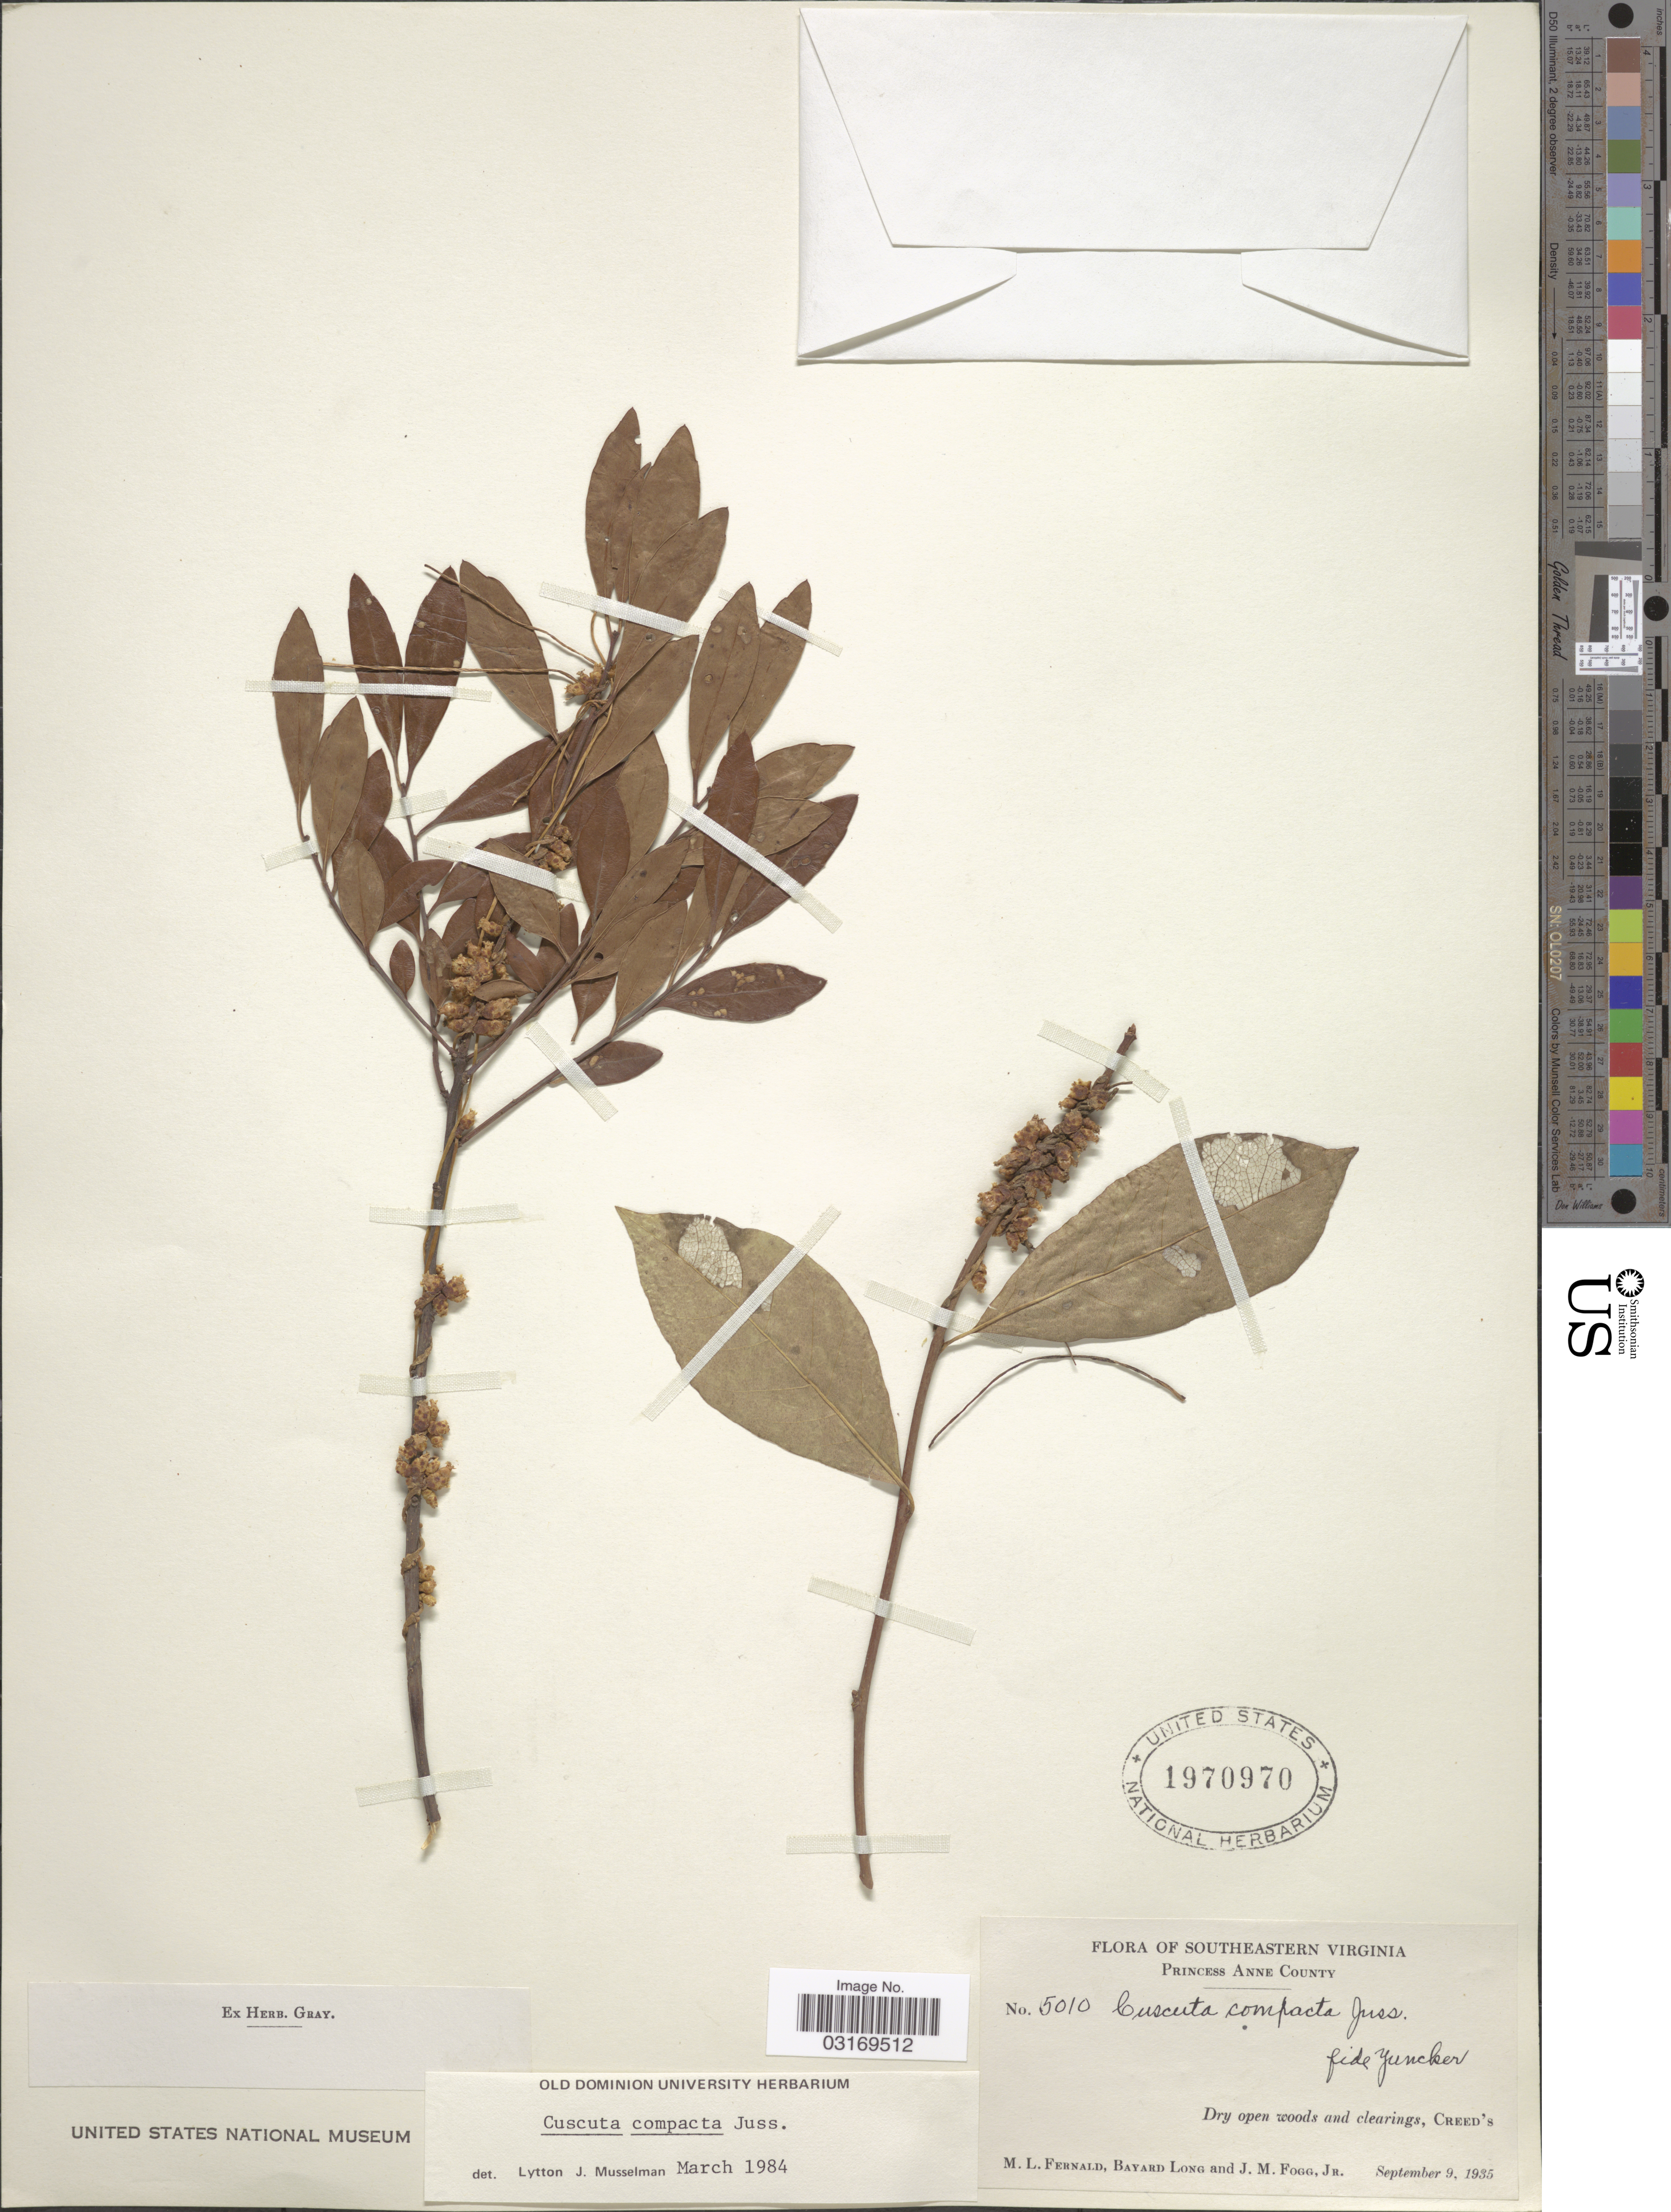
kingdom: Plantae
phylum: Tracheophyta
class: Magnoliopsida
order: Solanales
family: Convolvulaceae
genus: Cuscuta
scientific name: Cuscuta compacta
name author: Juss. ex Choisy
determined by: Musselman, Lytton J., Director (ODU), Old Dominion University (UNITED STATES)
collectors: M. L. Fernald, B. Long & J. Fogg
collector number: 5010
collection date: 1935-09-09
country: United States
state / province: Virginia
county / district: City of Virginia Beach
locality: Southeastern Virginia, Princess Anne (=historic county name) County. Dry open woods and clearings, Creed's.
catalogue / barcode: US 1970970